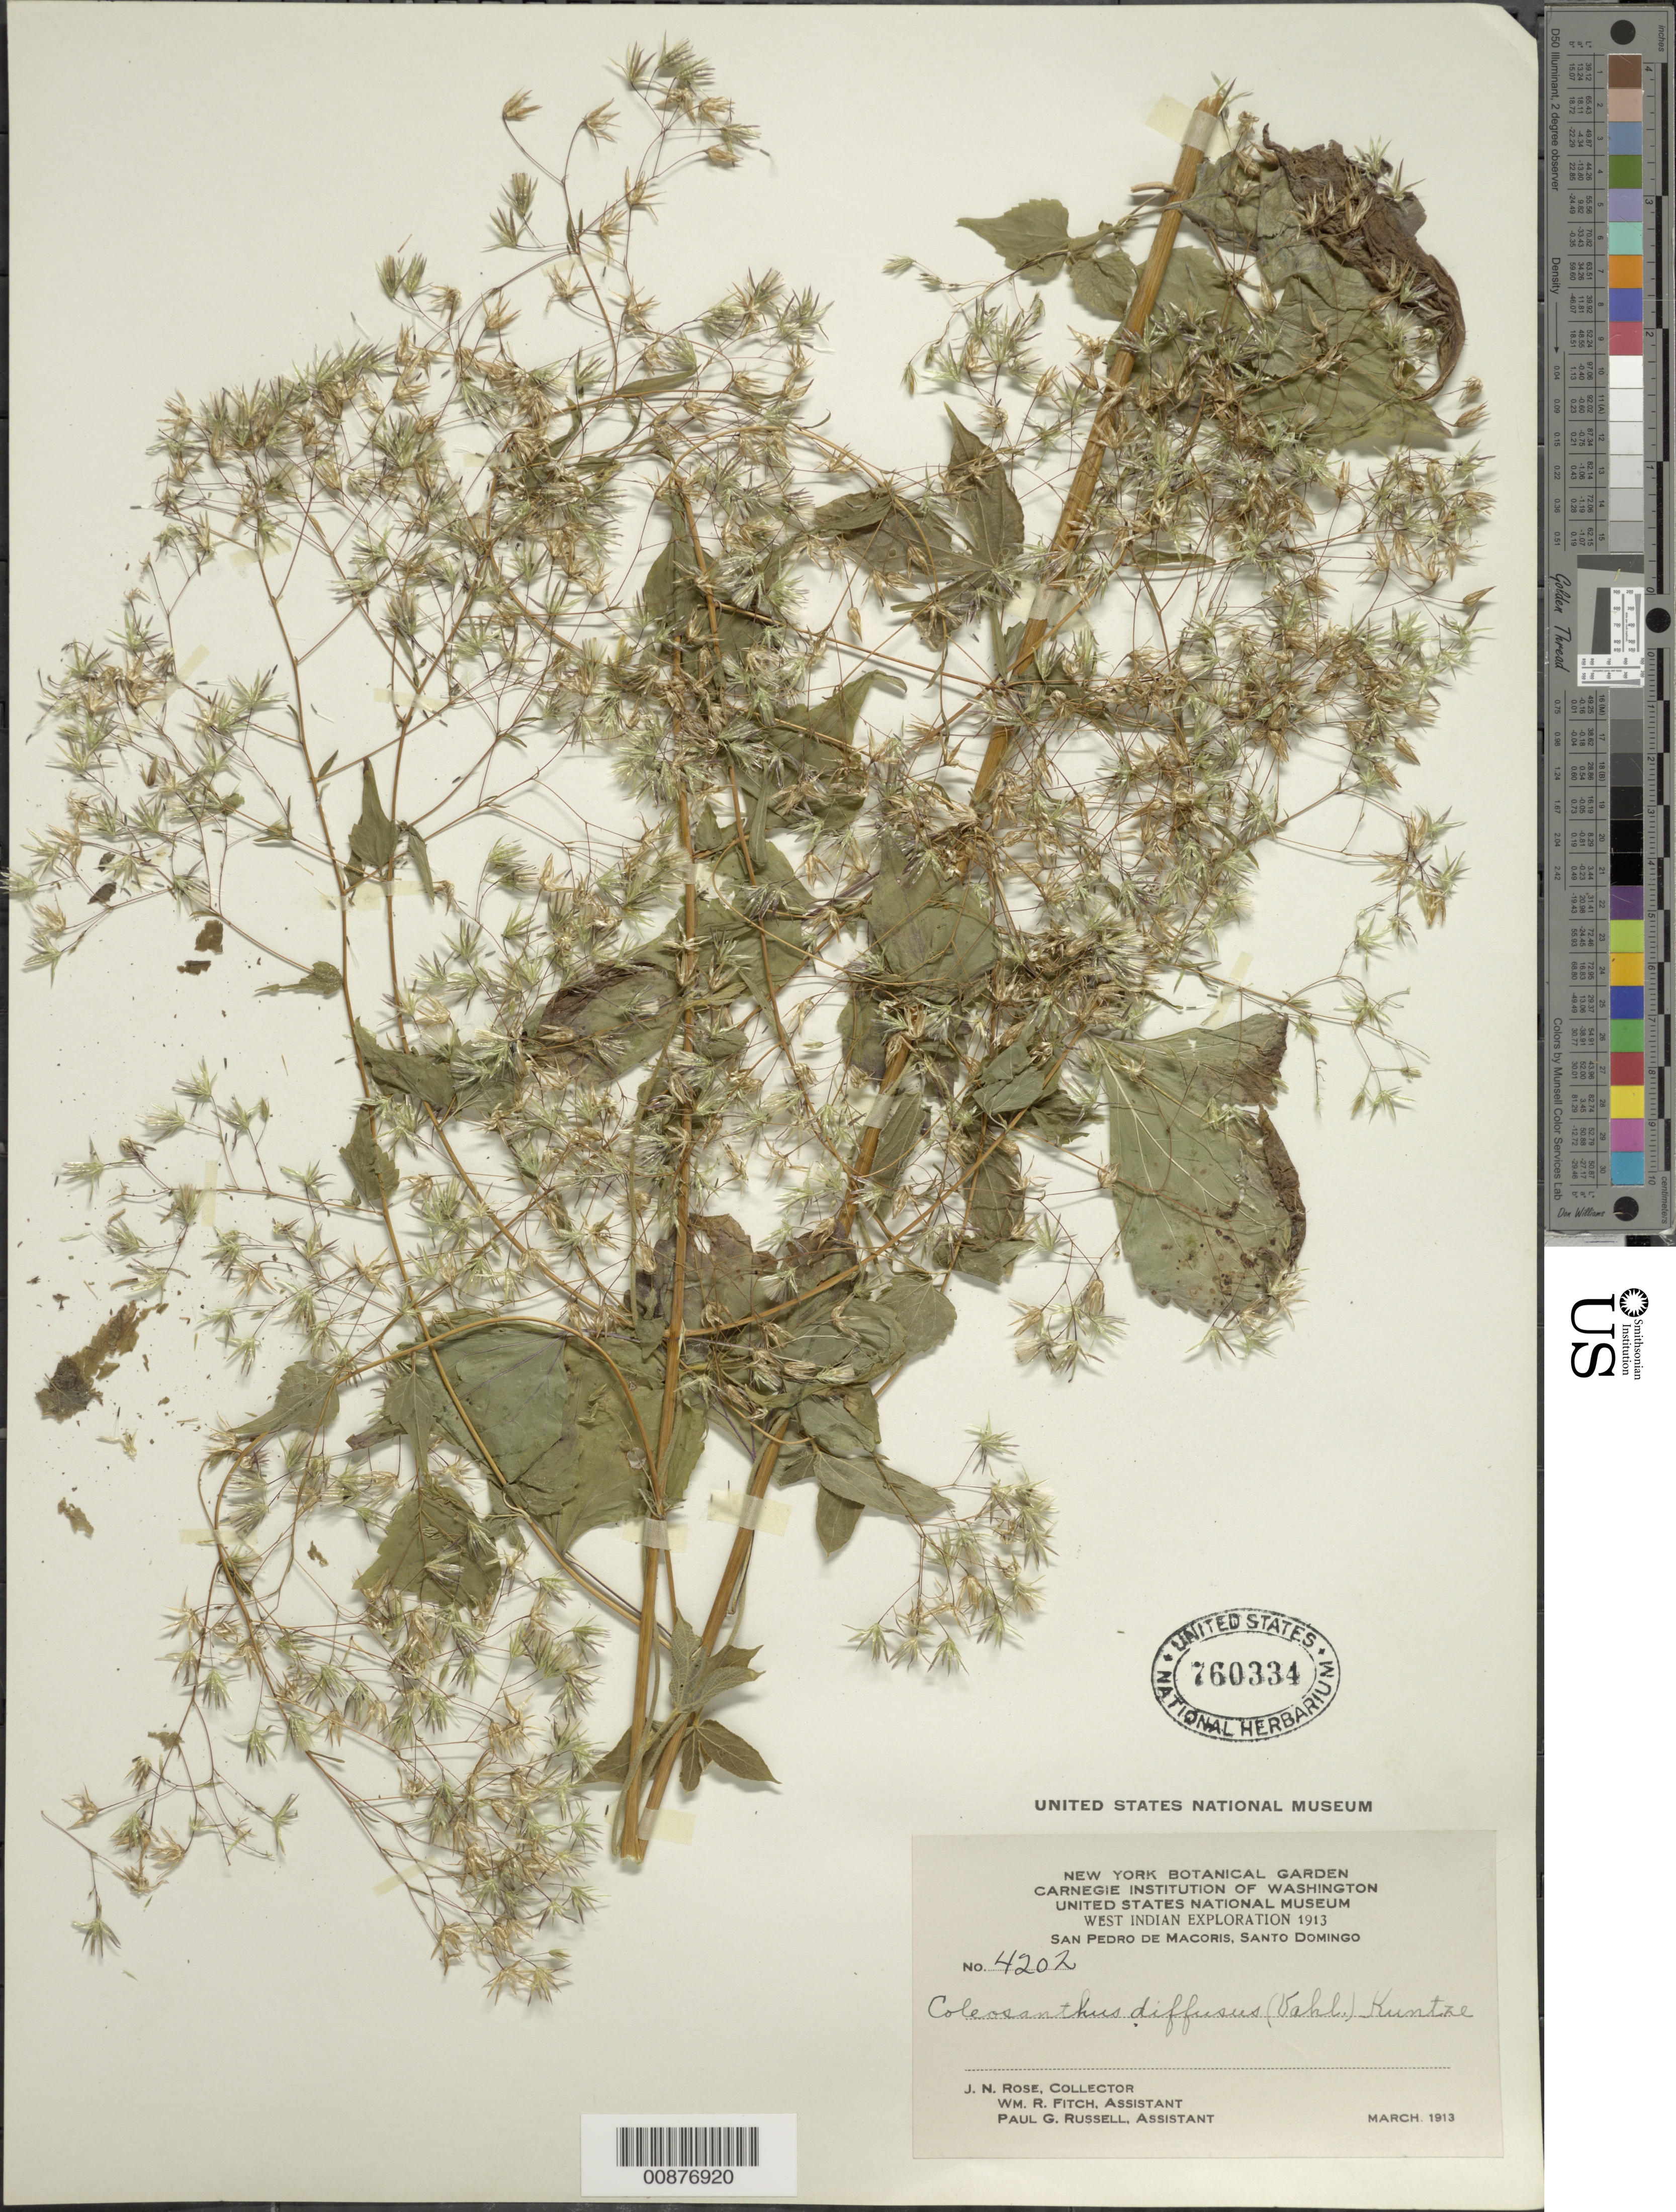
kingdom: Plantae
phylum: Tracheophyta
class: Magnoliopsida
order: Asterales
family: Asteraceae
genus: Brickellia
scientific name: Brickellia diffusa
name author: (Vahl) A. Gray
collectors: J. N. Rose, W. R. Fitch & P. G. Russell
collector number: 4202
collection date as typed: Mar 1913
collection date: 1913-03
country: Dominican Republic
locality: San Pedro de Macoris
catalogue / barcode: US 760334